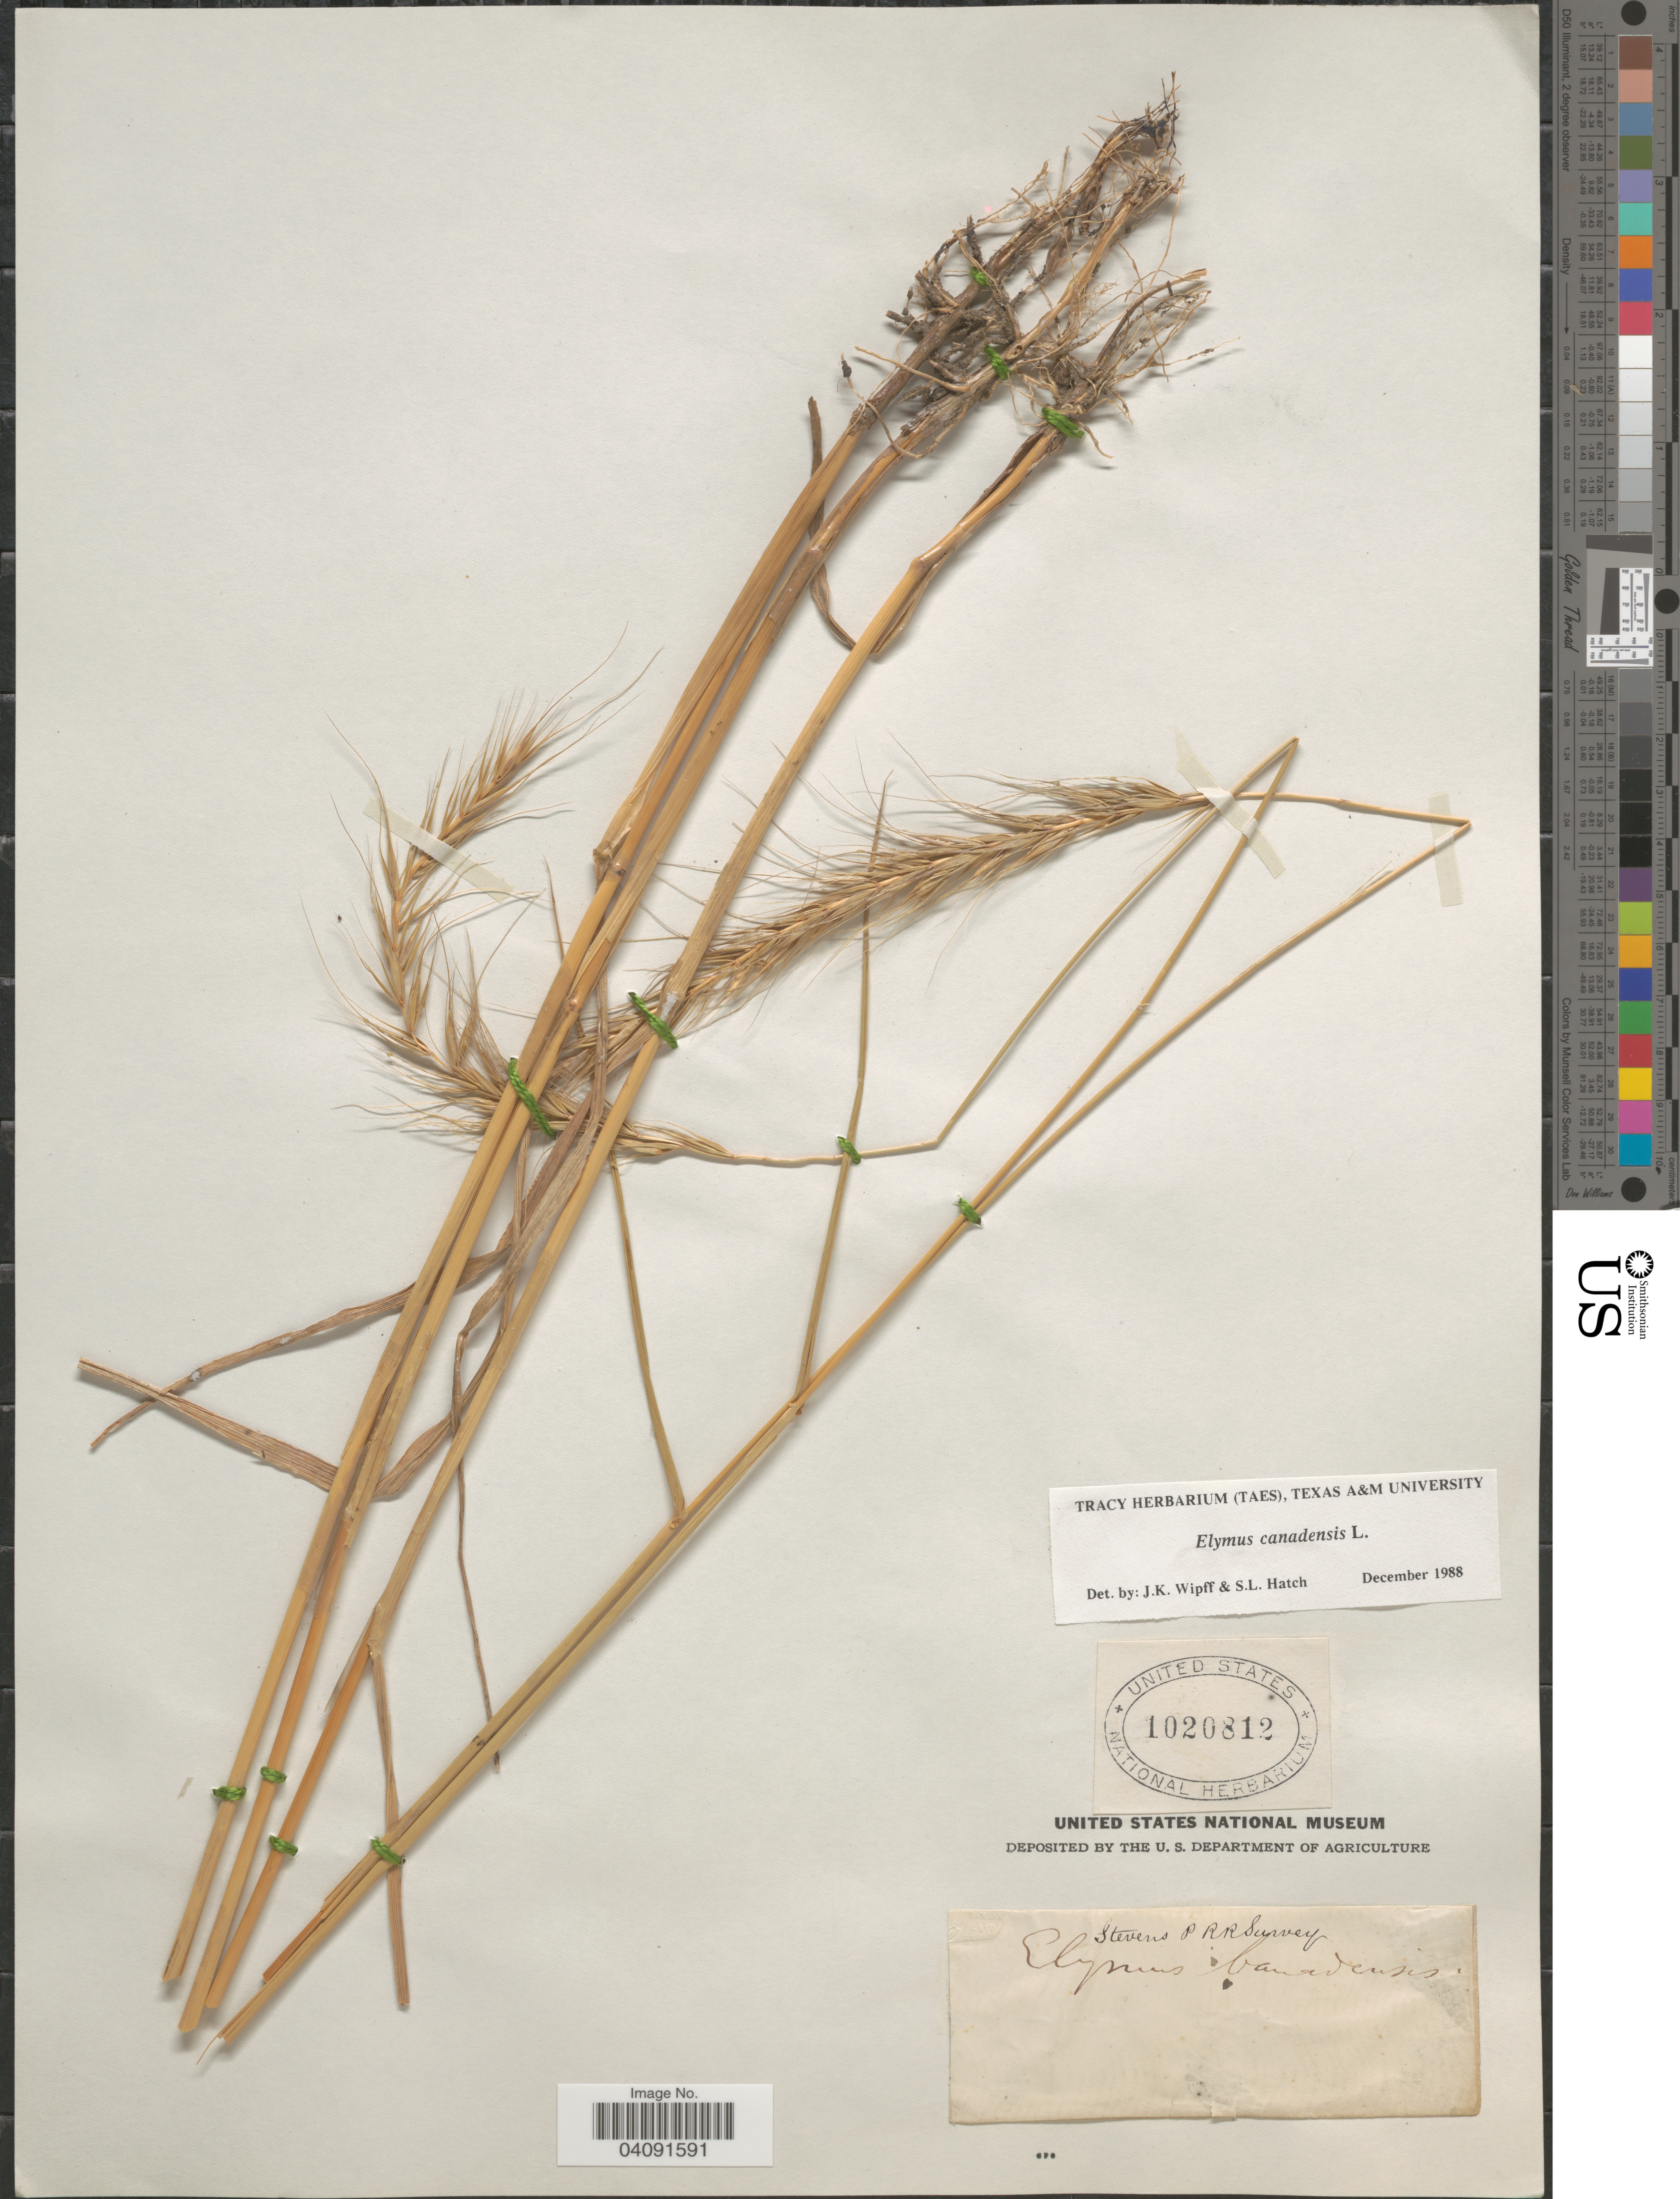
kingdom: Plantae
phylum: Tracheophyta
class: Liliopsida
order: Poales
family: Poaceae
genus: Elymus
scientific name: Elymus canadensis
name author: L.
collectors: P. F. Stevens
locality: RR Survey.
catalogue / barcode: US 1020812